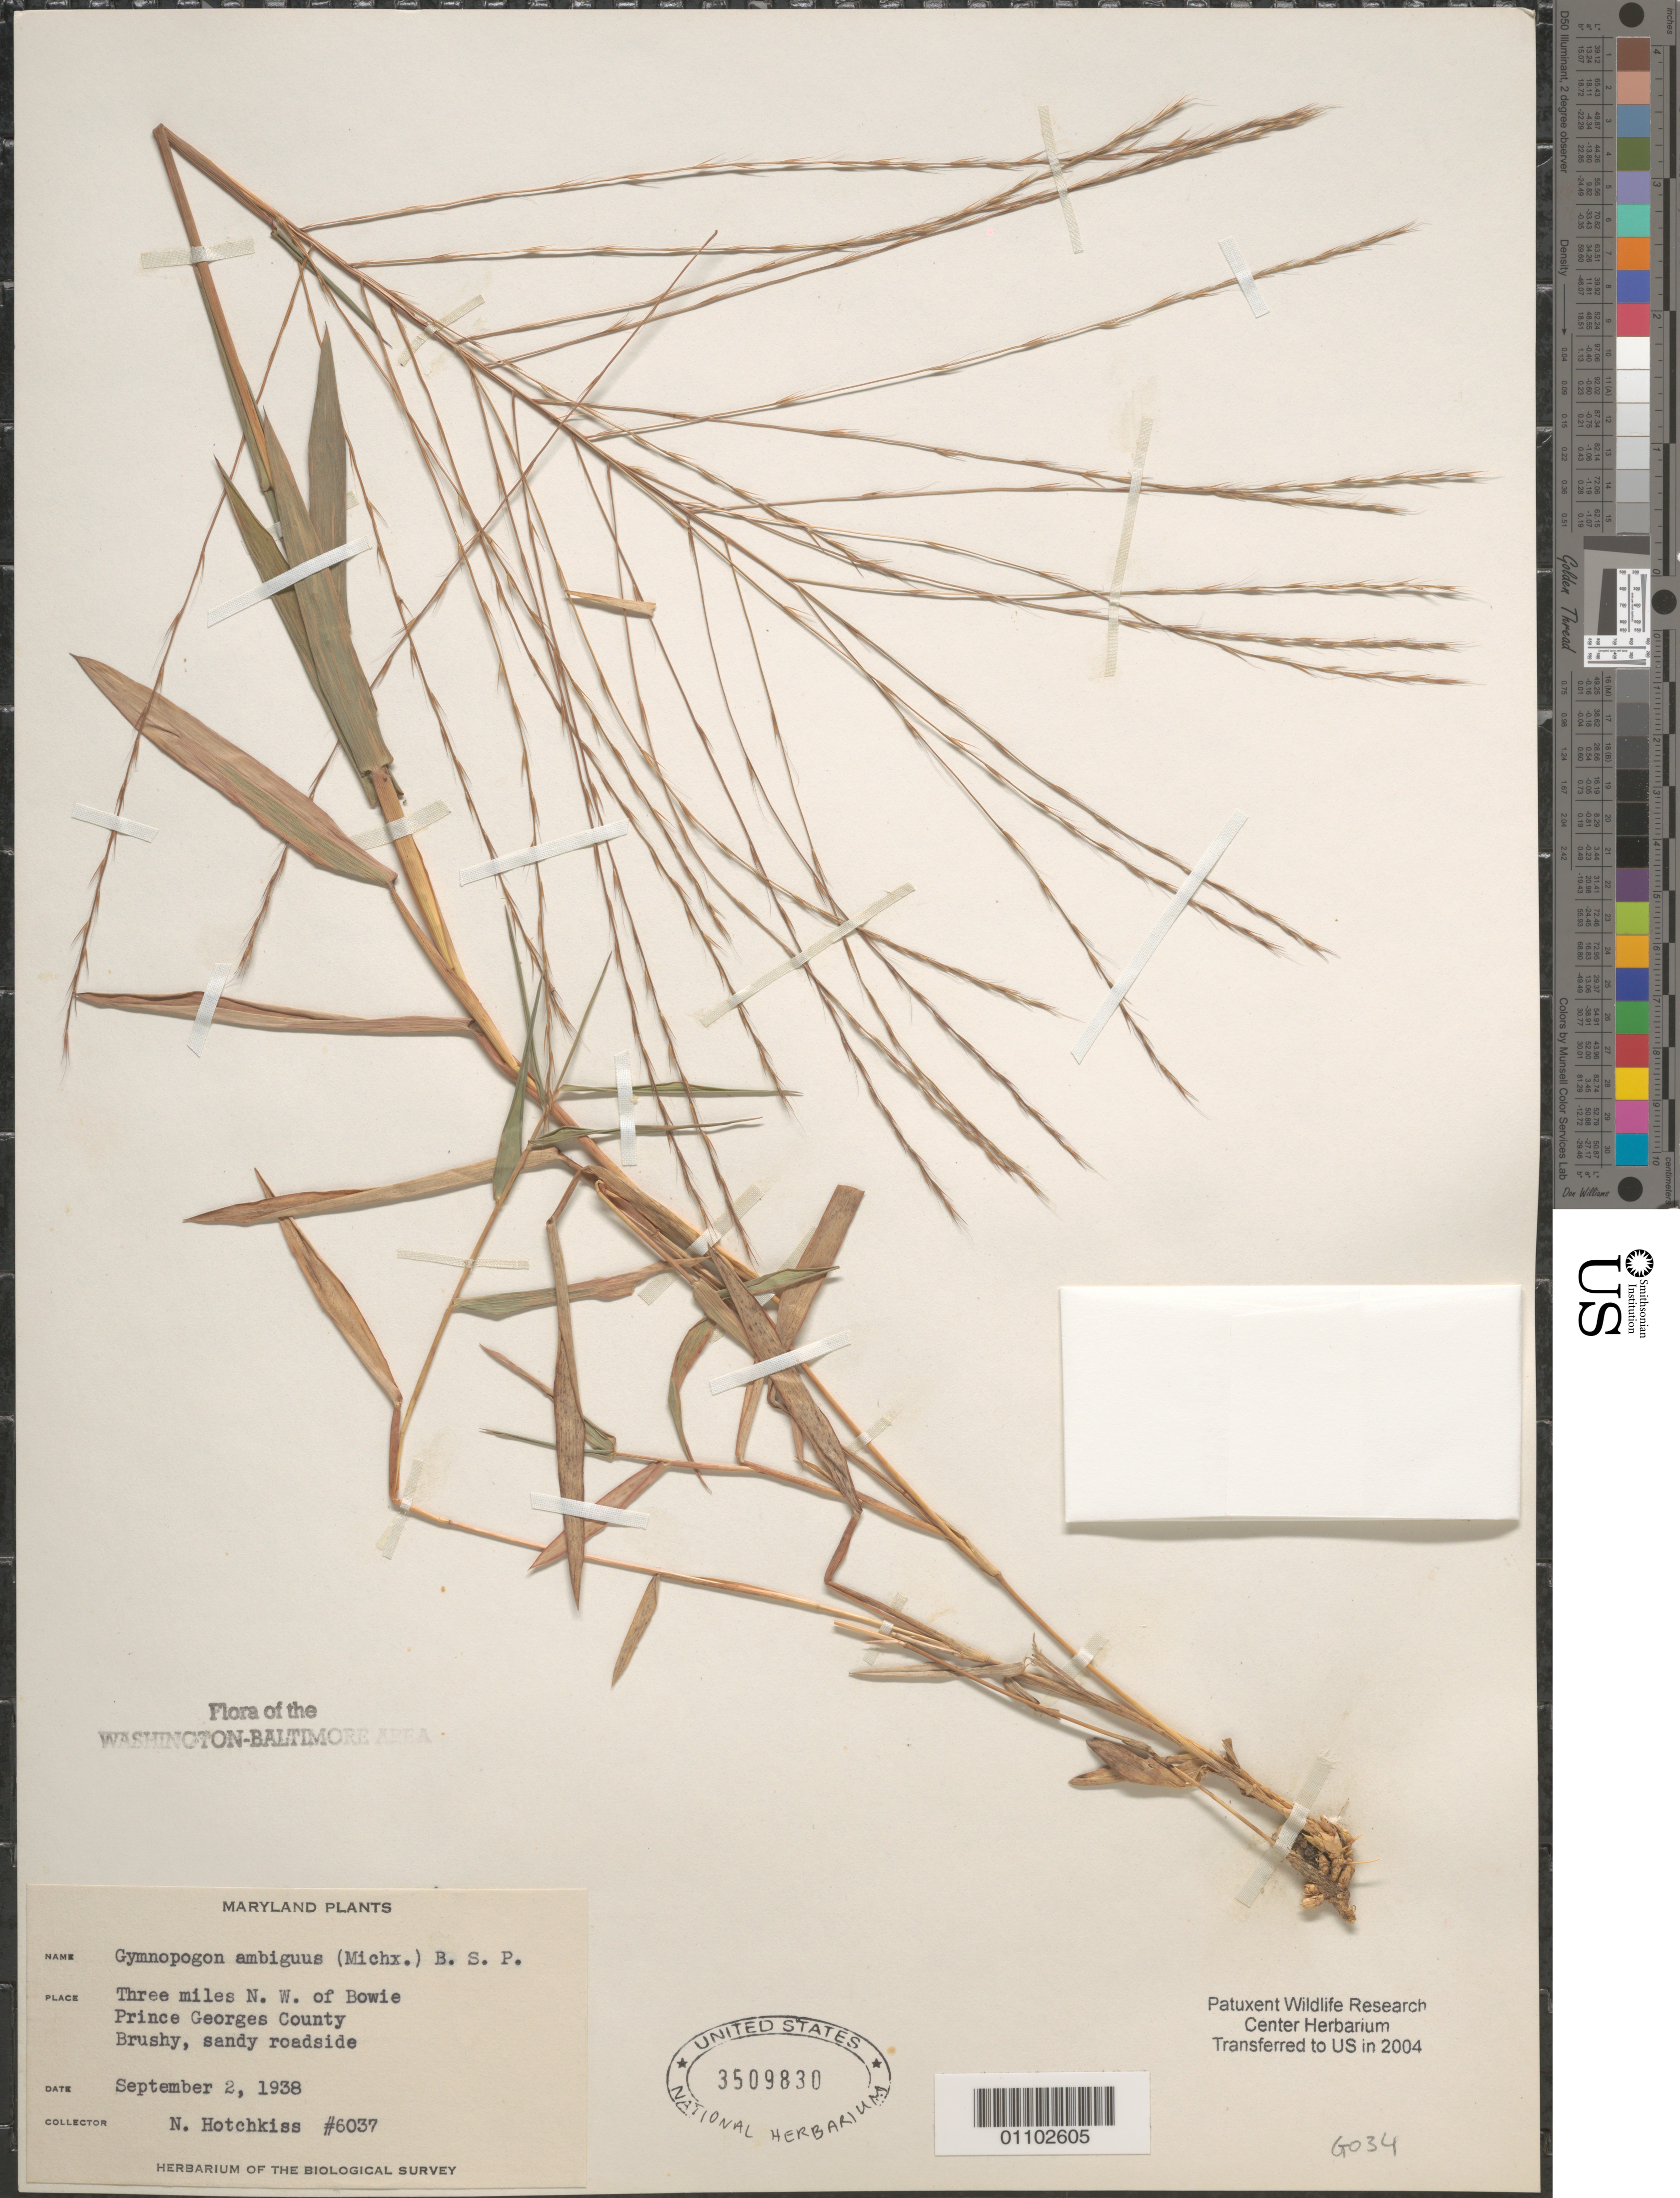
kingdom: Plantae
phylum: Tracheophyta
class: Liliopsida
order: Poales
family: Poaceae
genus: Gymnopogon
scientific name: Gymnopogon ambiguus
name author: (Michx.) Britton, Stearns & Poggenb.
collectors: N. Hotchkiss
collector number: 6037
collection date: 1938-09-02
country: United States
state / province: Maryland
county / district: Prince George's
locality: Three miles N. W. of Bowie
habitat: Brushy, sandy roadside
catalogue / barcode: US 3509830